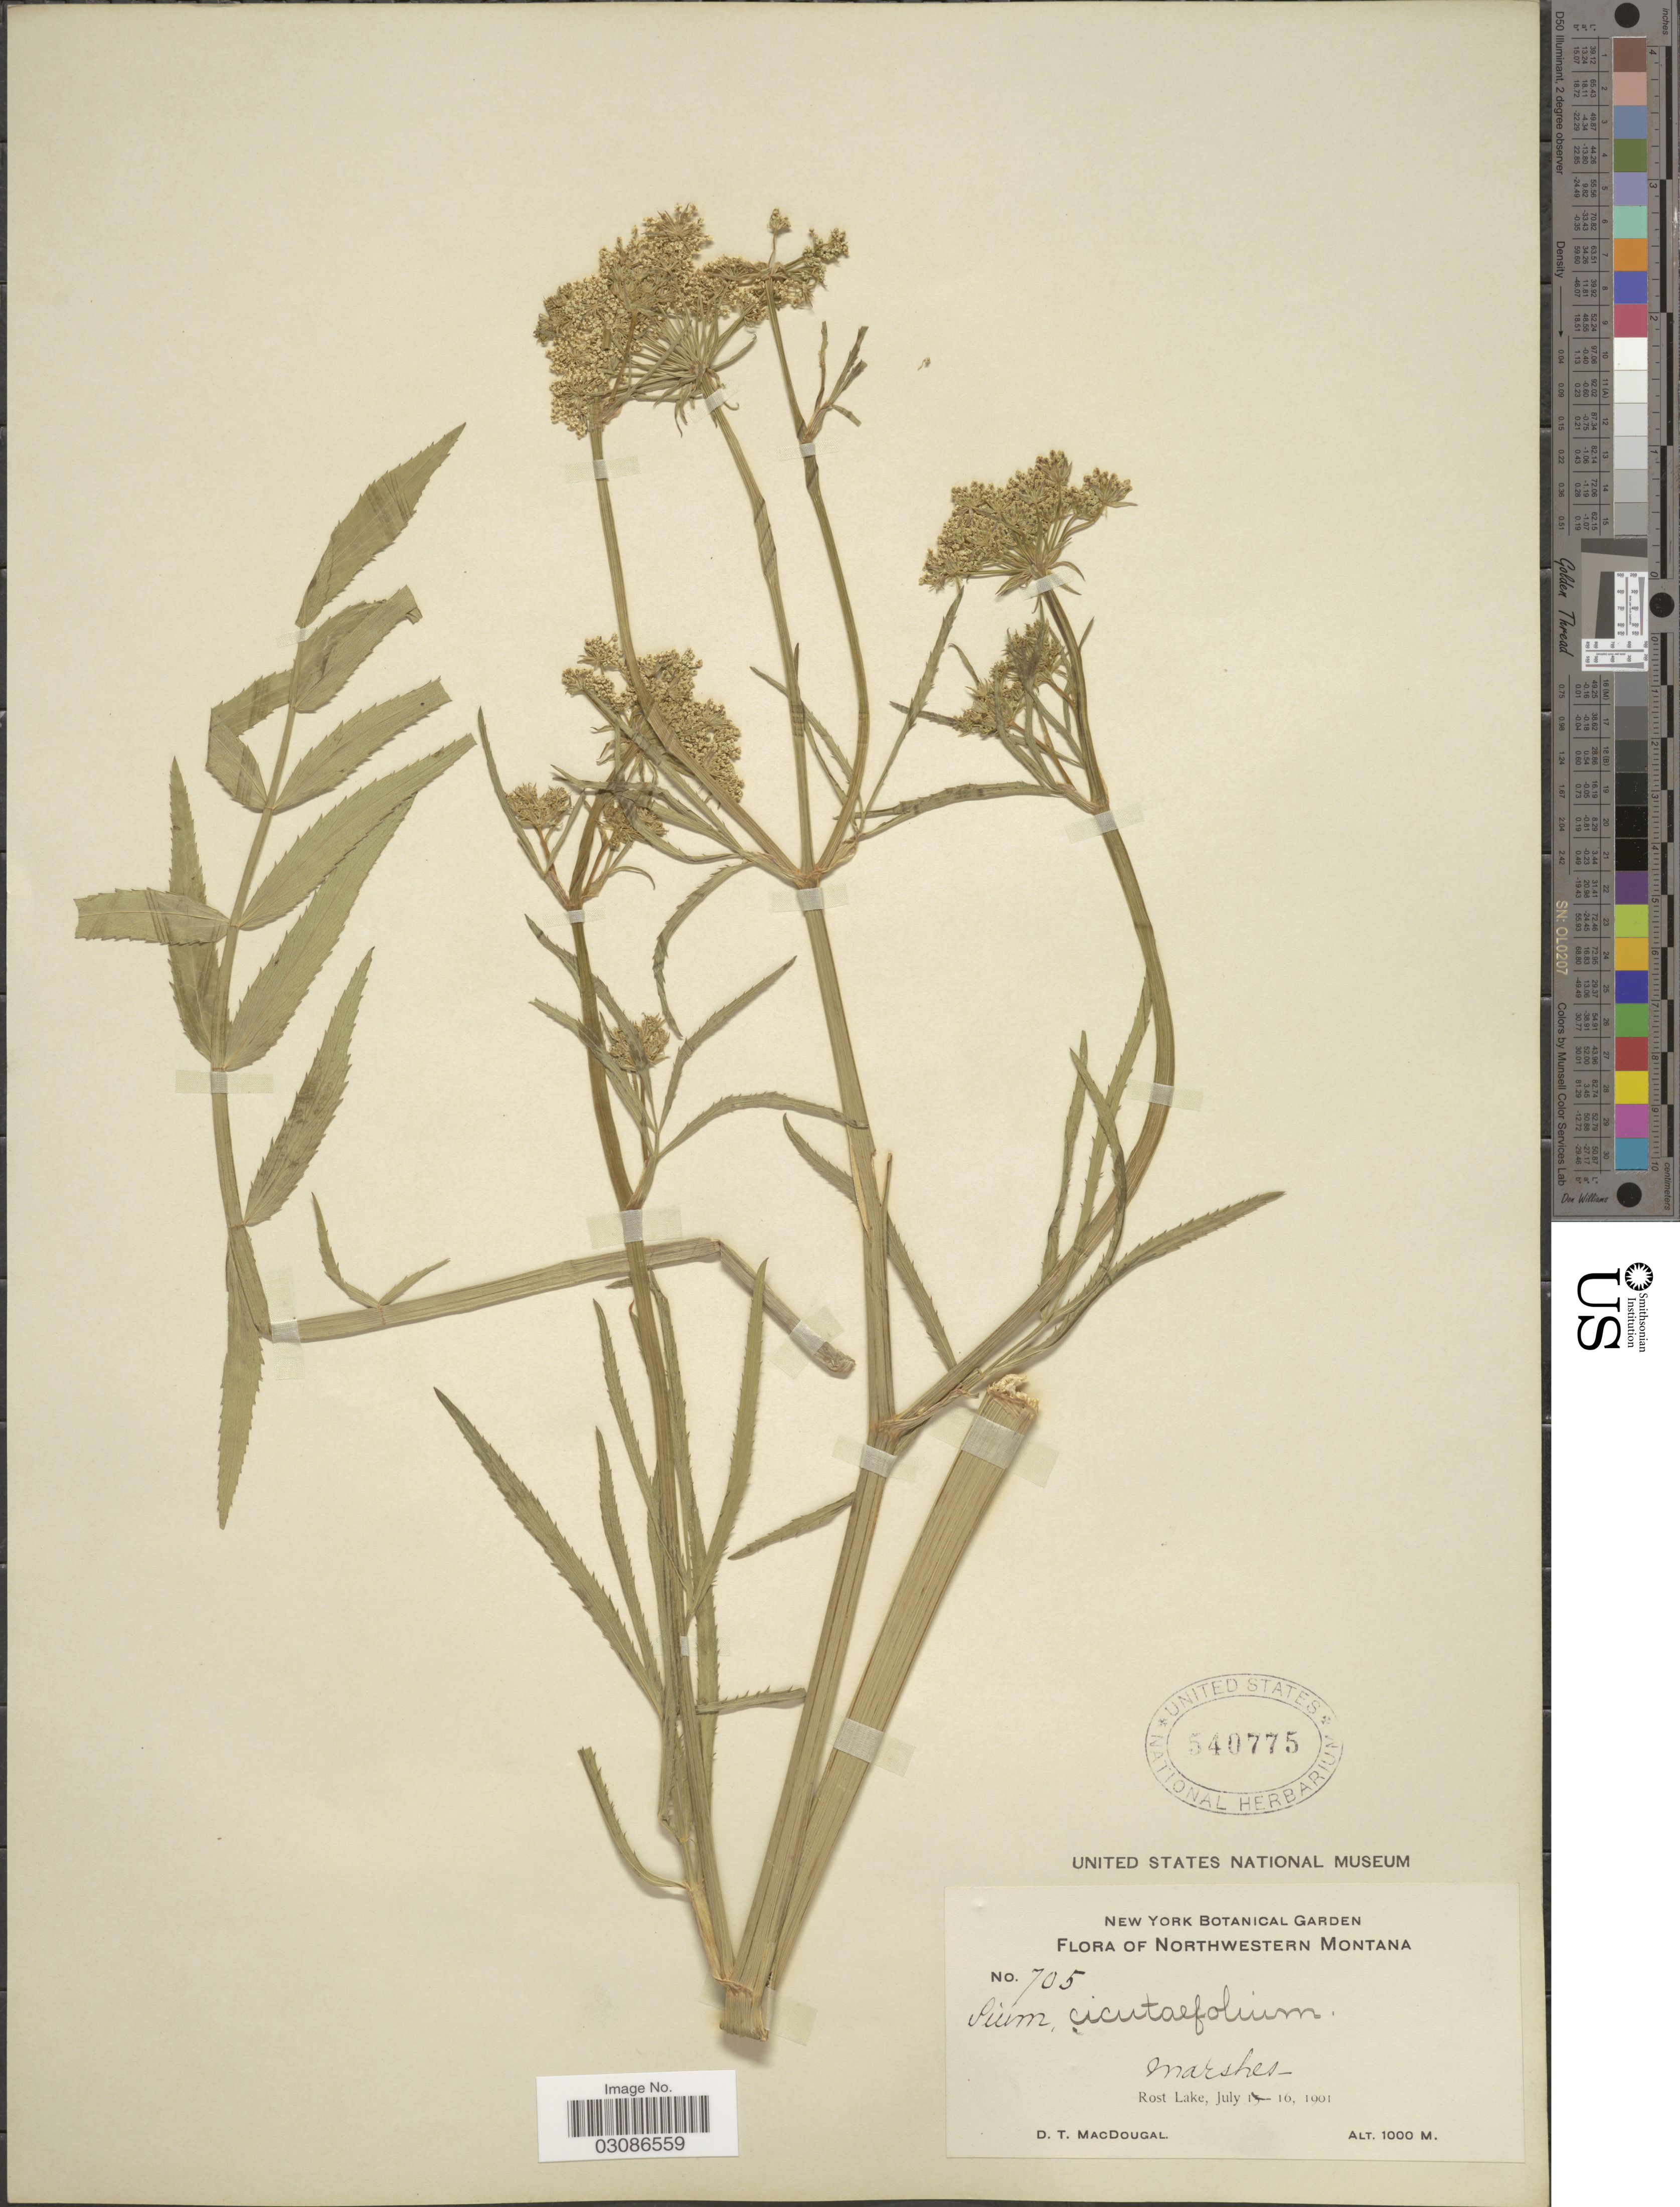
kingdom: Plantae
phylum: Tracheophyta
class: Magnoliopsida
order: Apiales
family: Apiaceae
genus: Sium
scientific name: Sium suave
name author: Walter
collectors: D. T. MacDougal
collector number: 705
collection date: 1901-07-16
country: United States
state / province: Montana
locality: Northwestern Montana, Rost Lake.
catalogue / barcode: US 540775